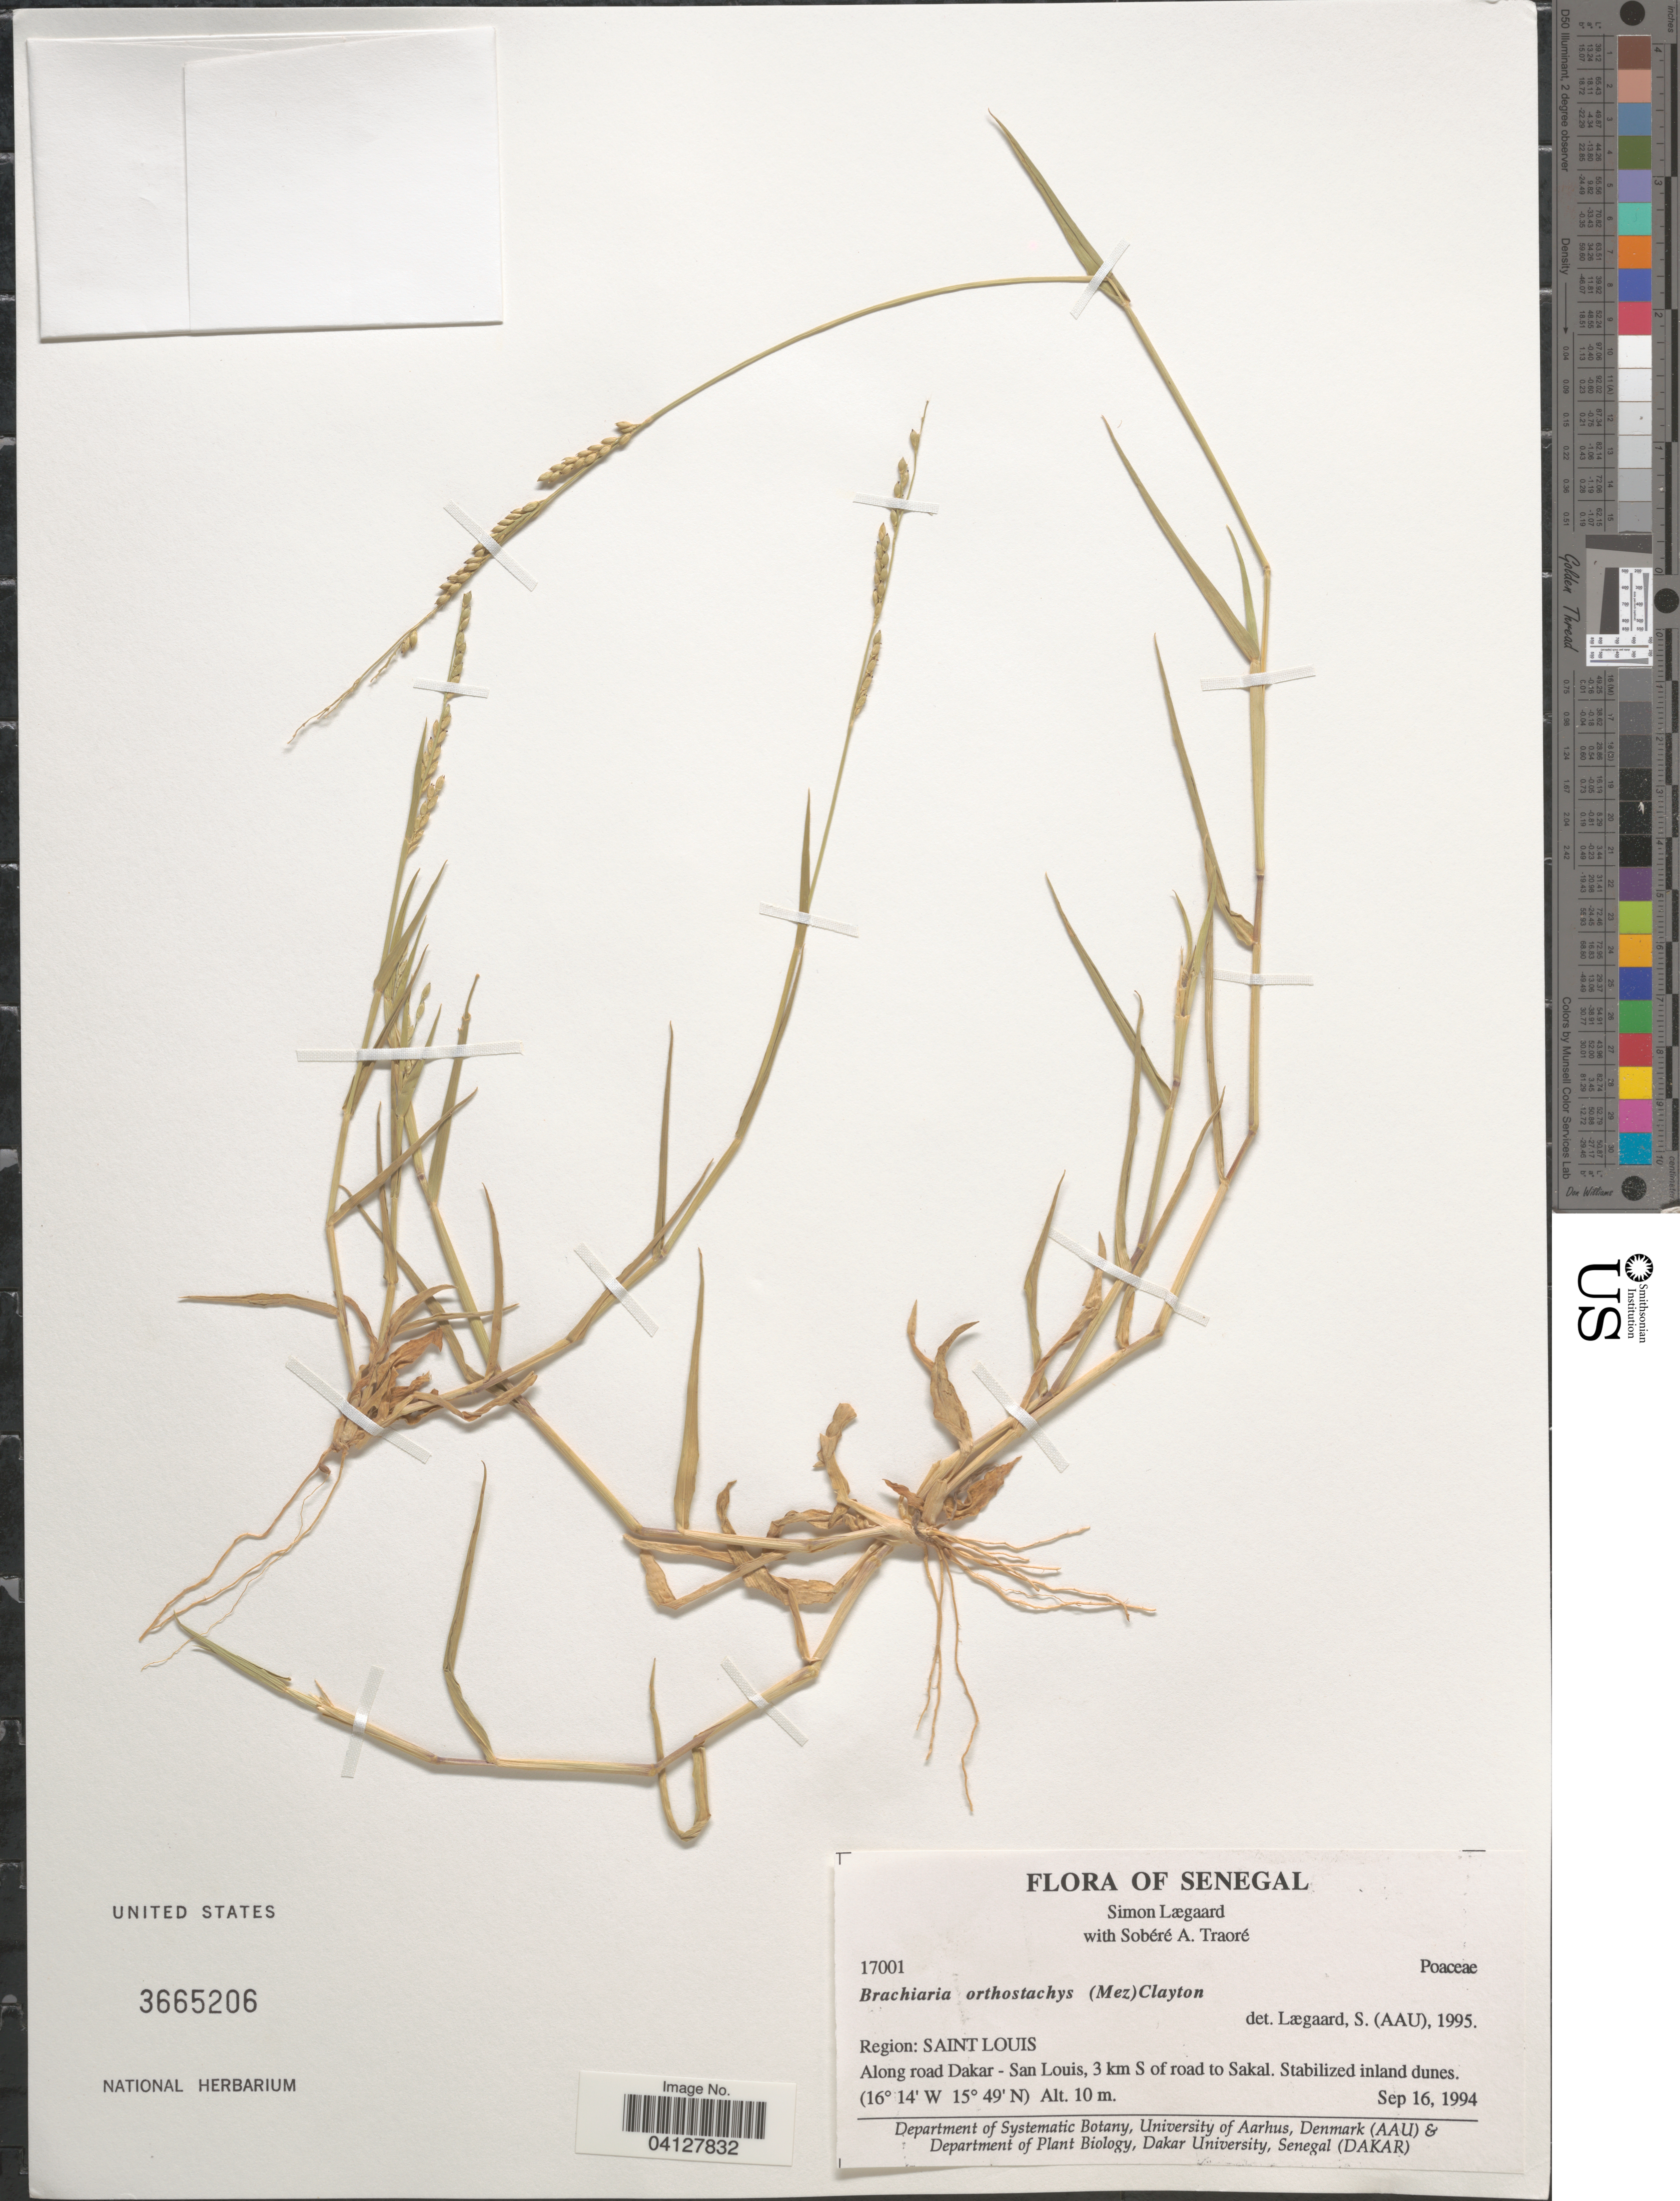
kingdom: Plantae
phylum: Tracheophyta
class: Liliopsida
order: Poales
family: Poaceae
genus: Brachiaria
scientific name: Brachiaria orthostachys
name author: (Mez) Clayton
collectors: S. Lægaard & S. Traore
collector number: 17001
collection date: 1994-09-16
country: Senegal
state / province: Saint-Louis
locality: Region: Saint Louis. Along road Dakar - San Louis, 3 km S of road to Sakal.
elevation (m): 10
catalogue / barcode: US 3665206